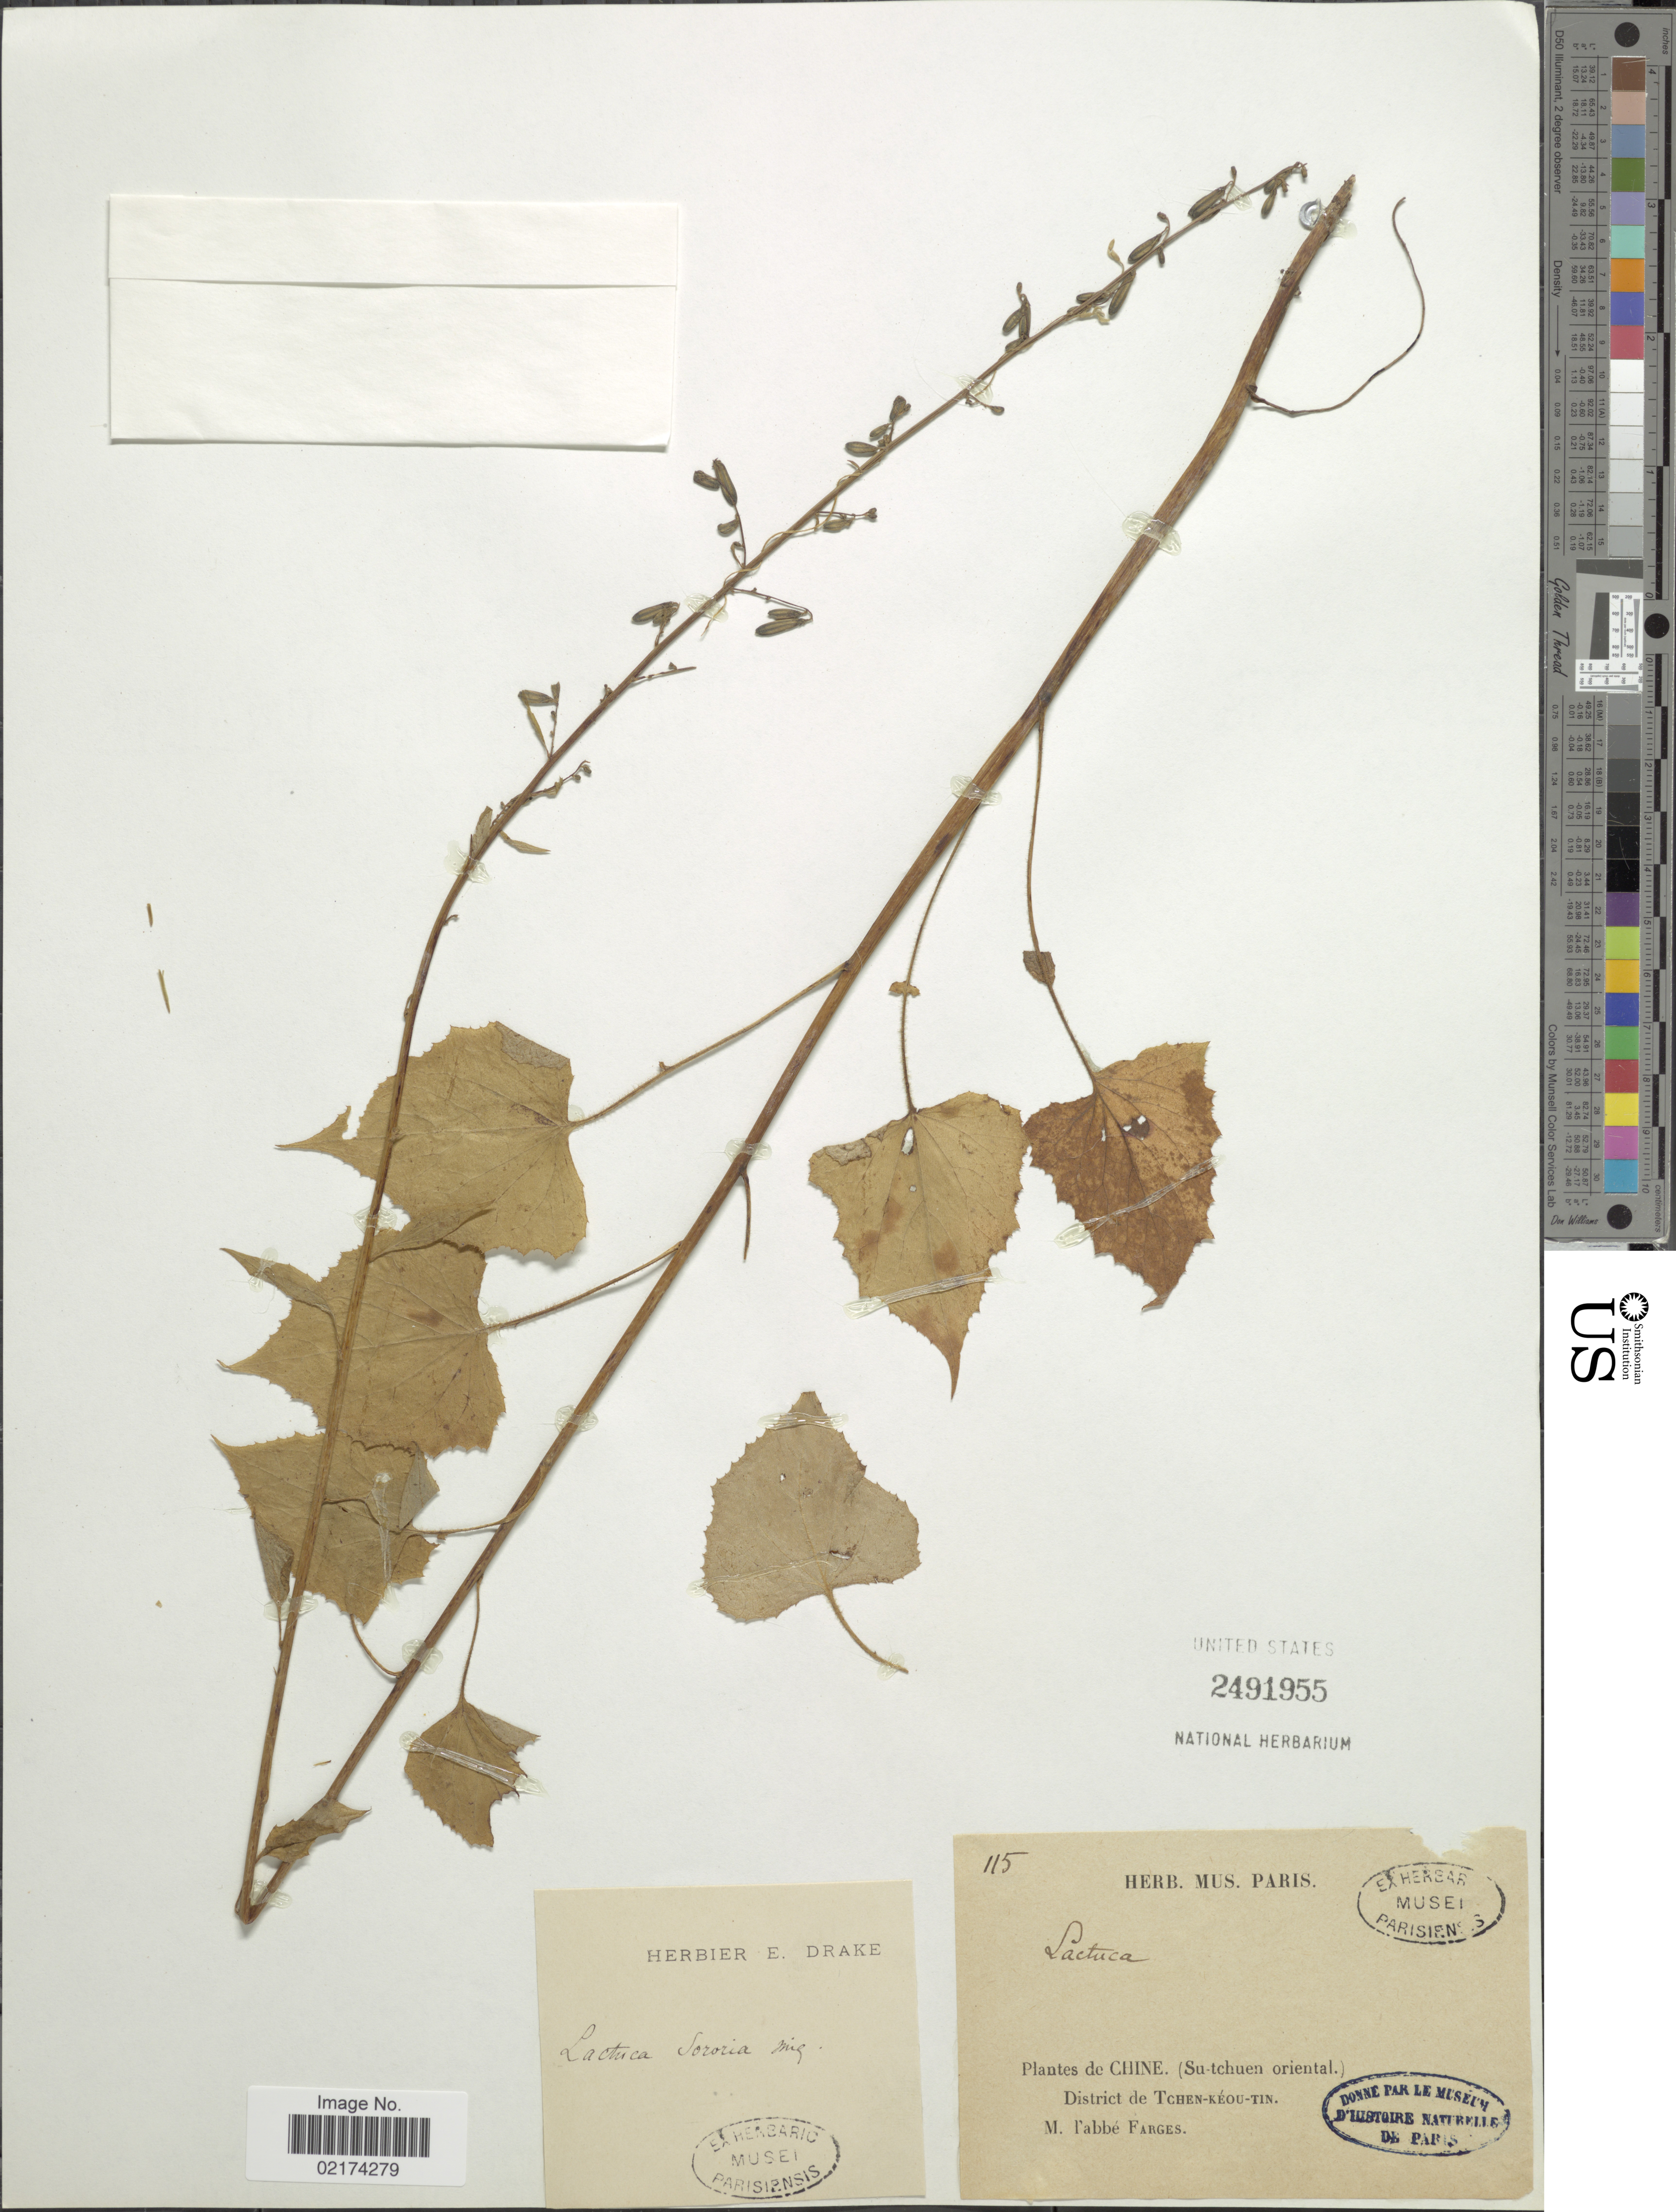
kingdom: Plantae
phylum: Tracheophyta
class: Magnoliopsida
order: Asterales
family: Asteraceae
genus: Paraprenanthes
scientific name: Paraprenanthes sororia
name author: (Miq.) C. Shih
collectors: P. G. Farges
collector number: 115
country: China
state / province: Sichuan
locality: Chine (Su-tchuen oriental), District de Tchen-Keou-Tin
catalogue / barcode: US 2491955